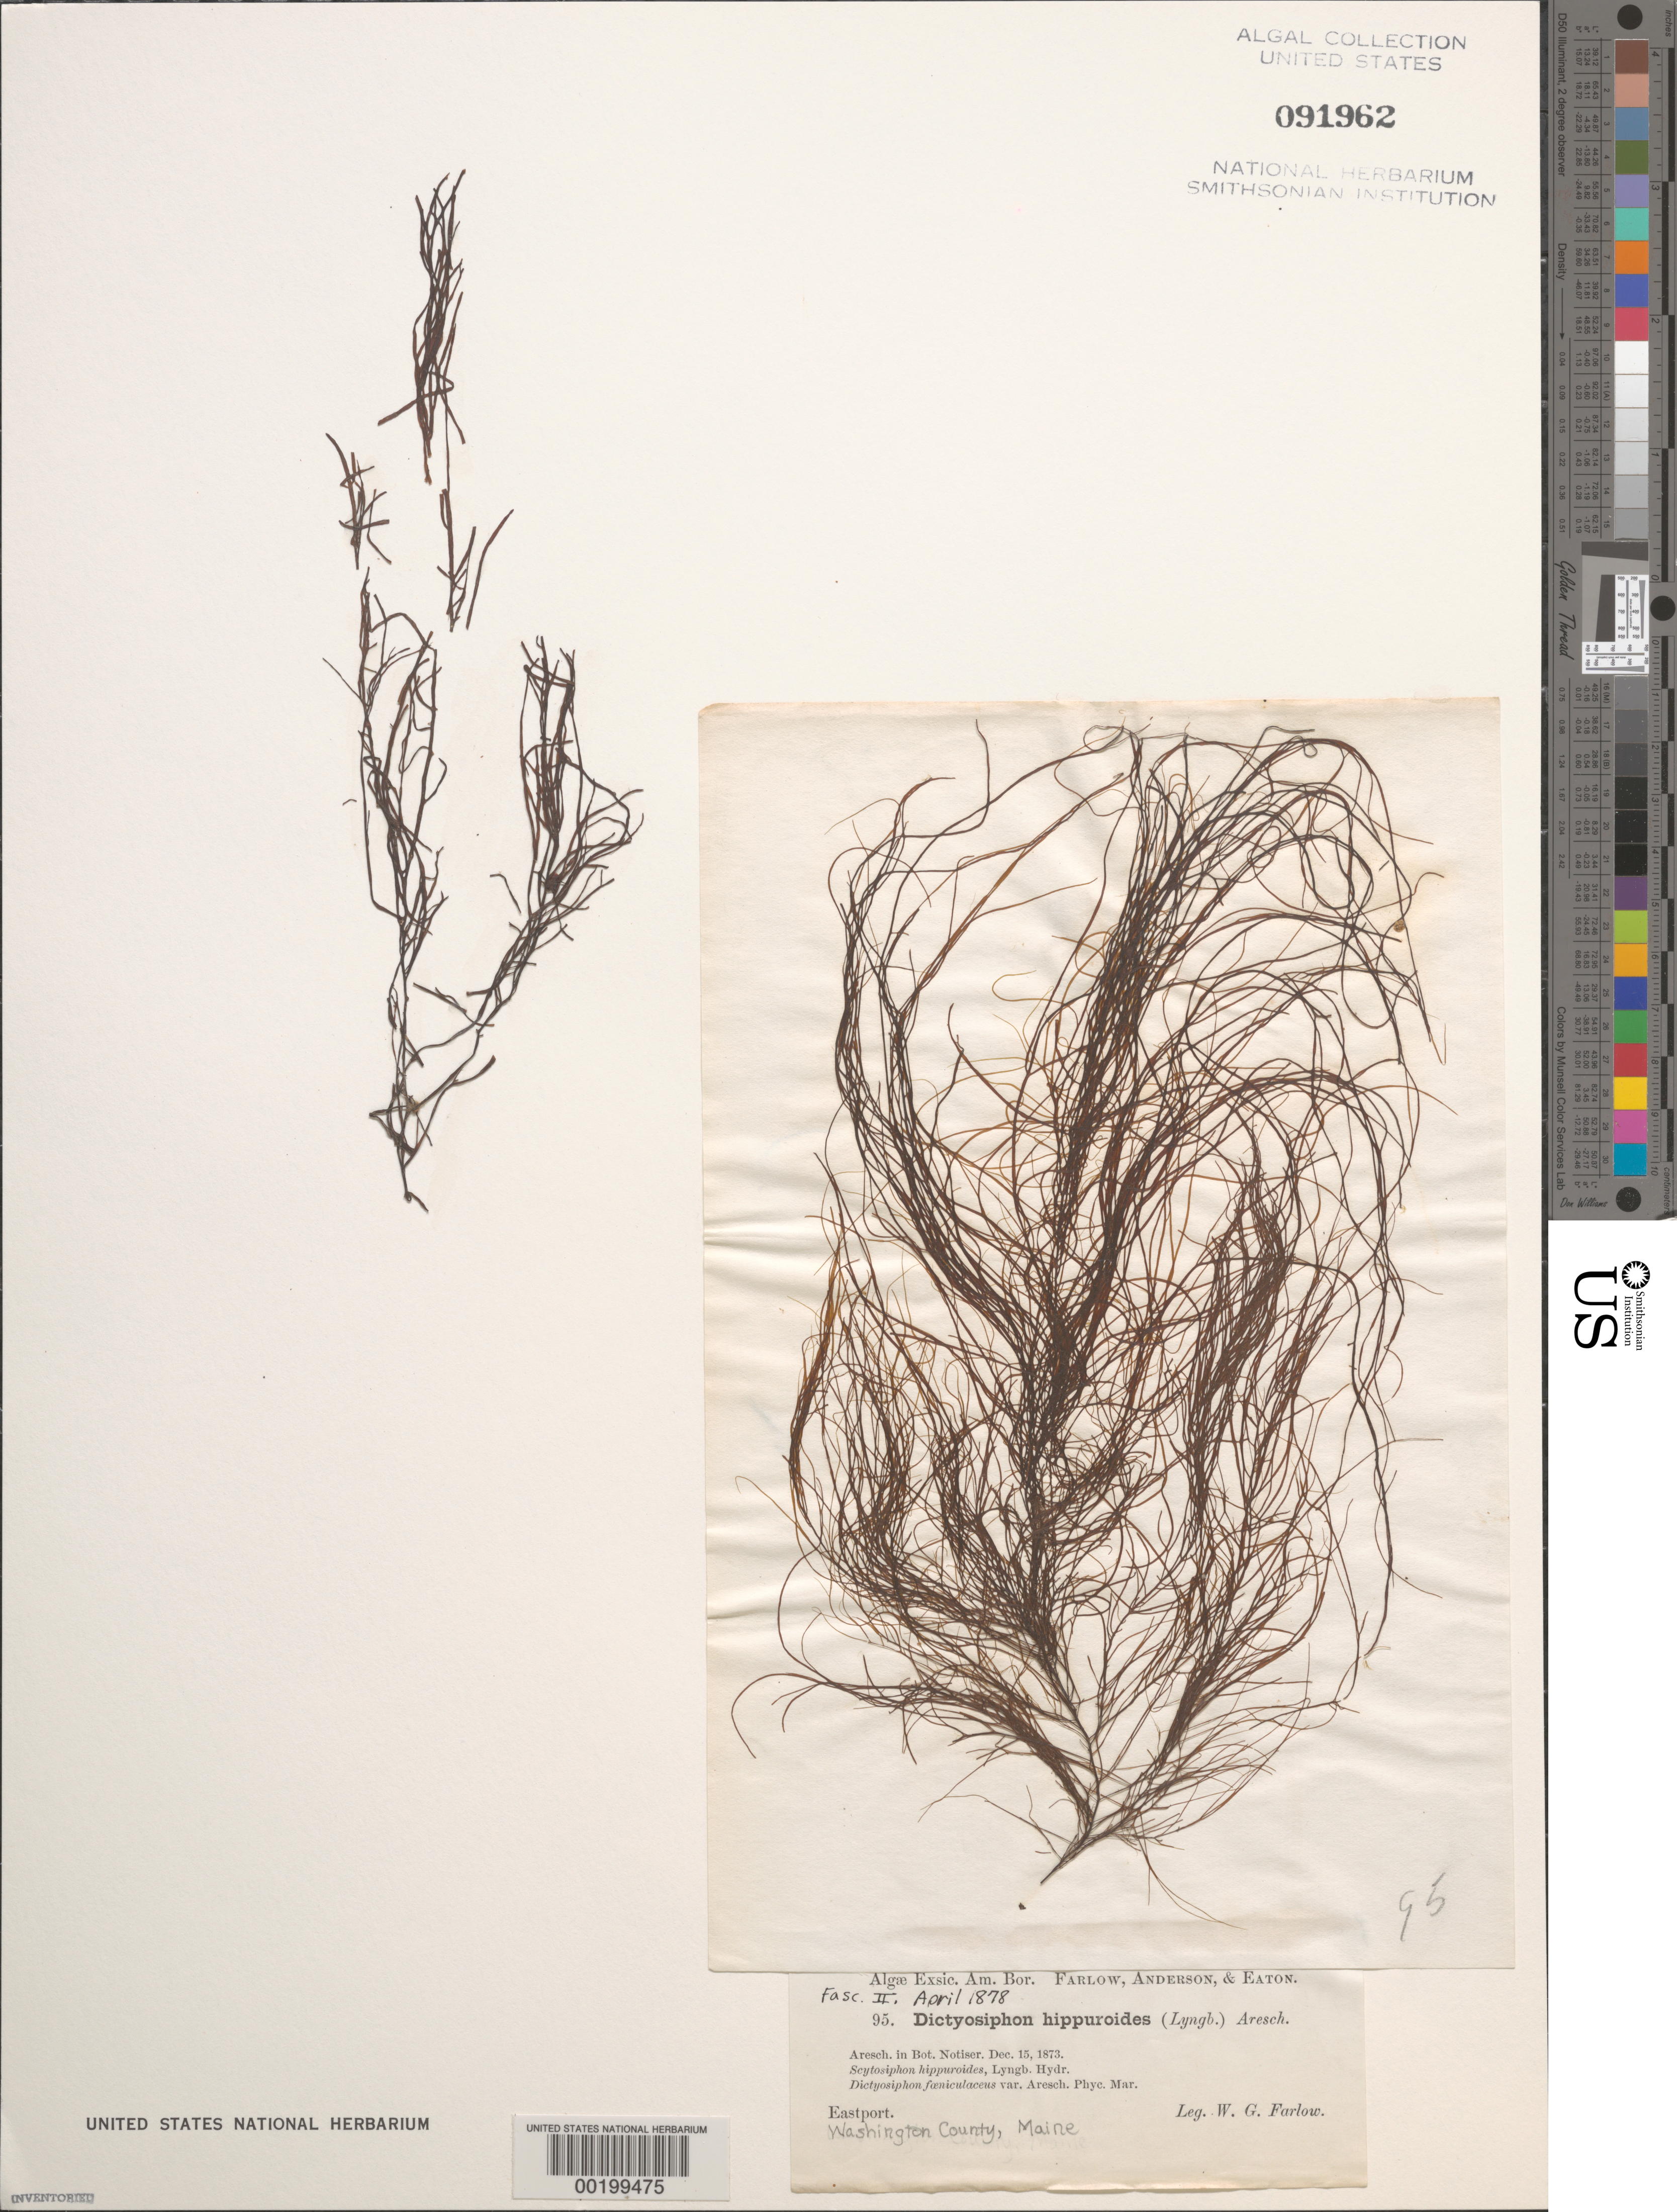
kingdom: Chromista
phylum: Ochrophyta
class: Phaeophyceae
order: Dictyosiphonales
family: Dictyosiphonaceae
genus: Dictyosiphon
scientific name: Dictyosiphon foeniculaceus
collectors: W. G. Farlow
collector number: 95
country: United States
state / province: Maine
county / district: Washington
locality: Eastport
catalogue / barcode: US 91962